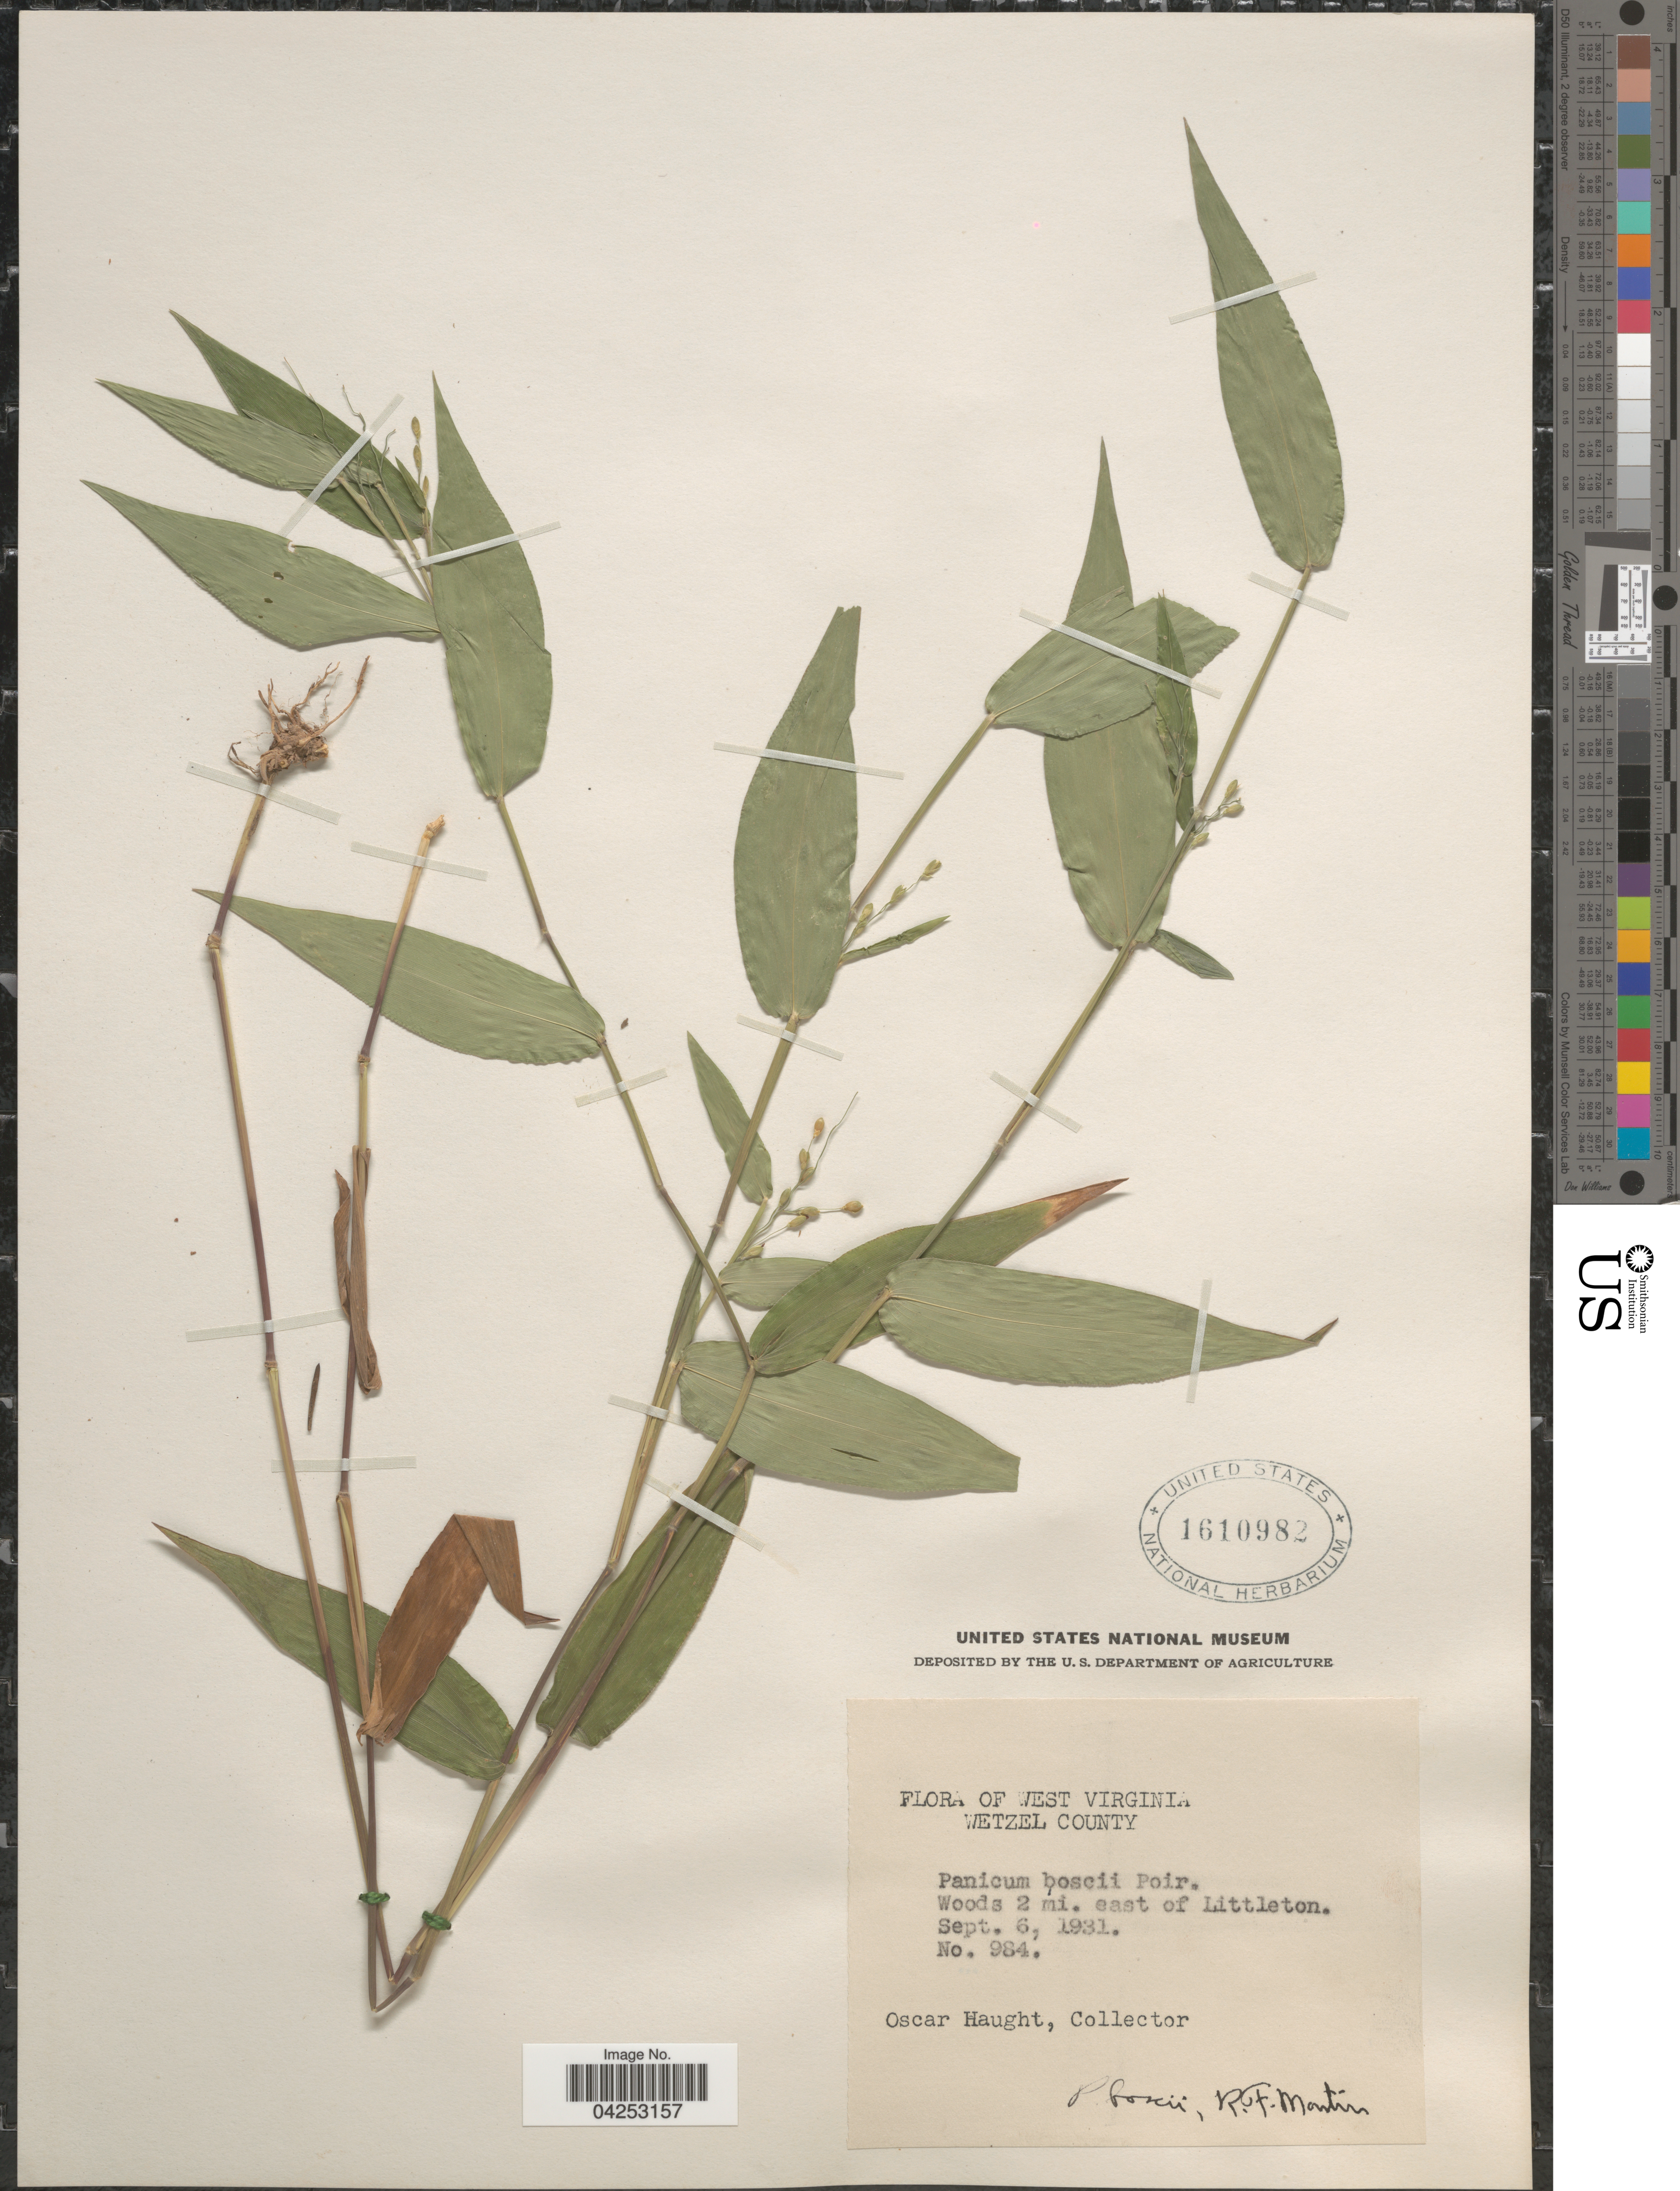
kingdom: Plantae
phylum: Tracheophyta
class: Liliopsida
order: Poales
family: Poaceae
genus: Dichanthelium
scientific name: Dichanthelium boscii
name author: (Poir.) Gould & C.A. Clark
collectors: O. L. Haught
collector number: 984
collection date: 1931-09-06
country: United States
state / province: West Virginia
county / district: Wetzel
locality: Woods 2 mi. east of Littleton.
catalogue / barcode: US 1610982